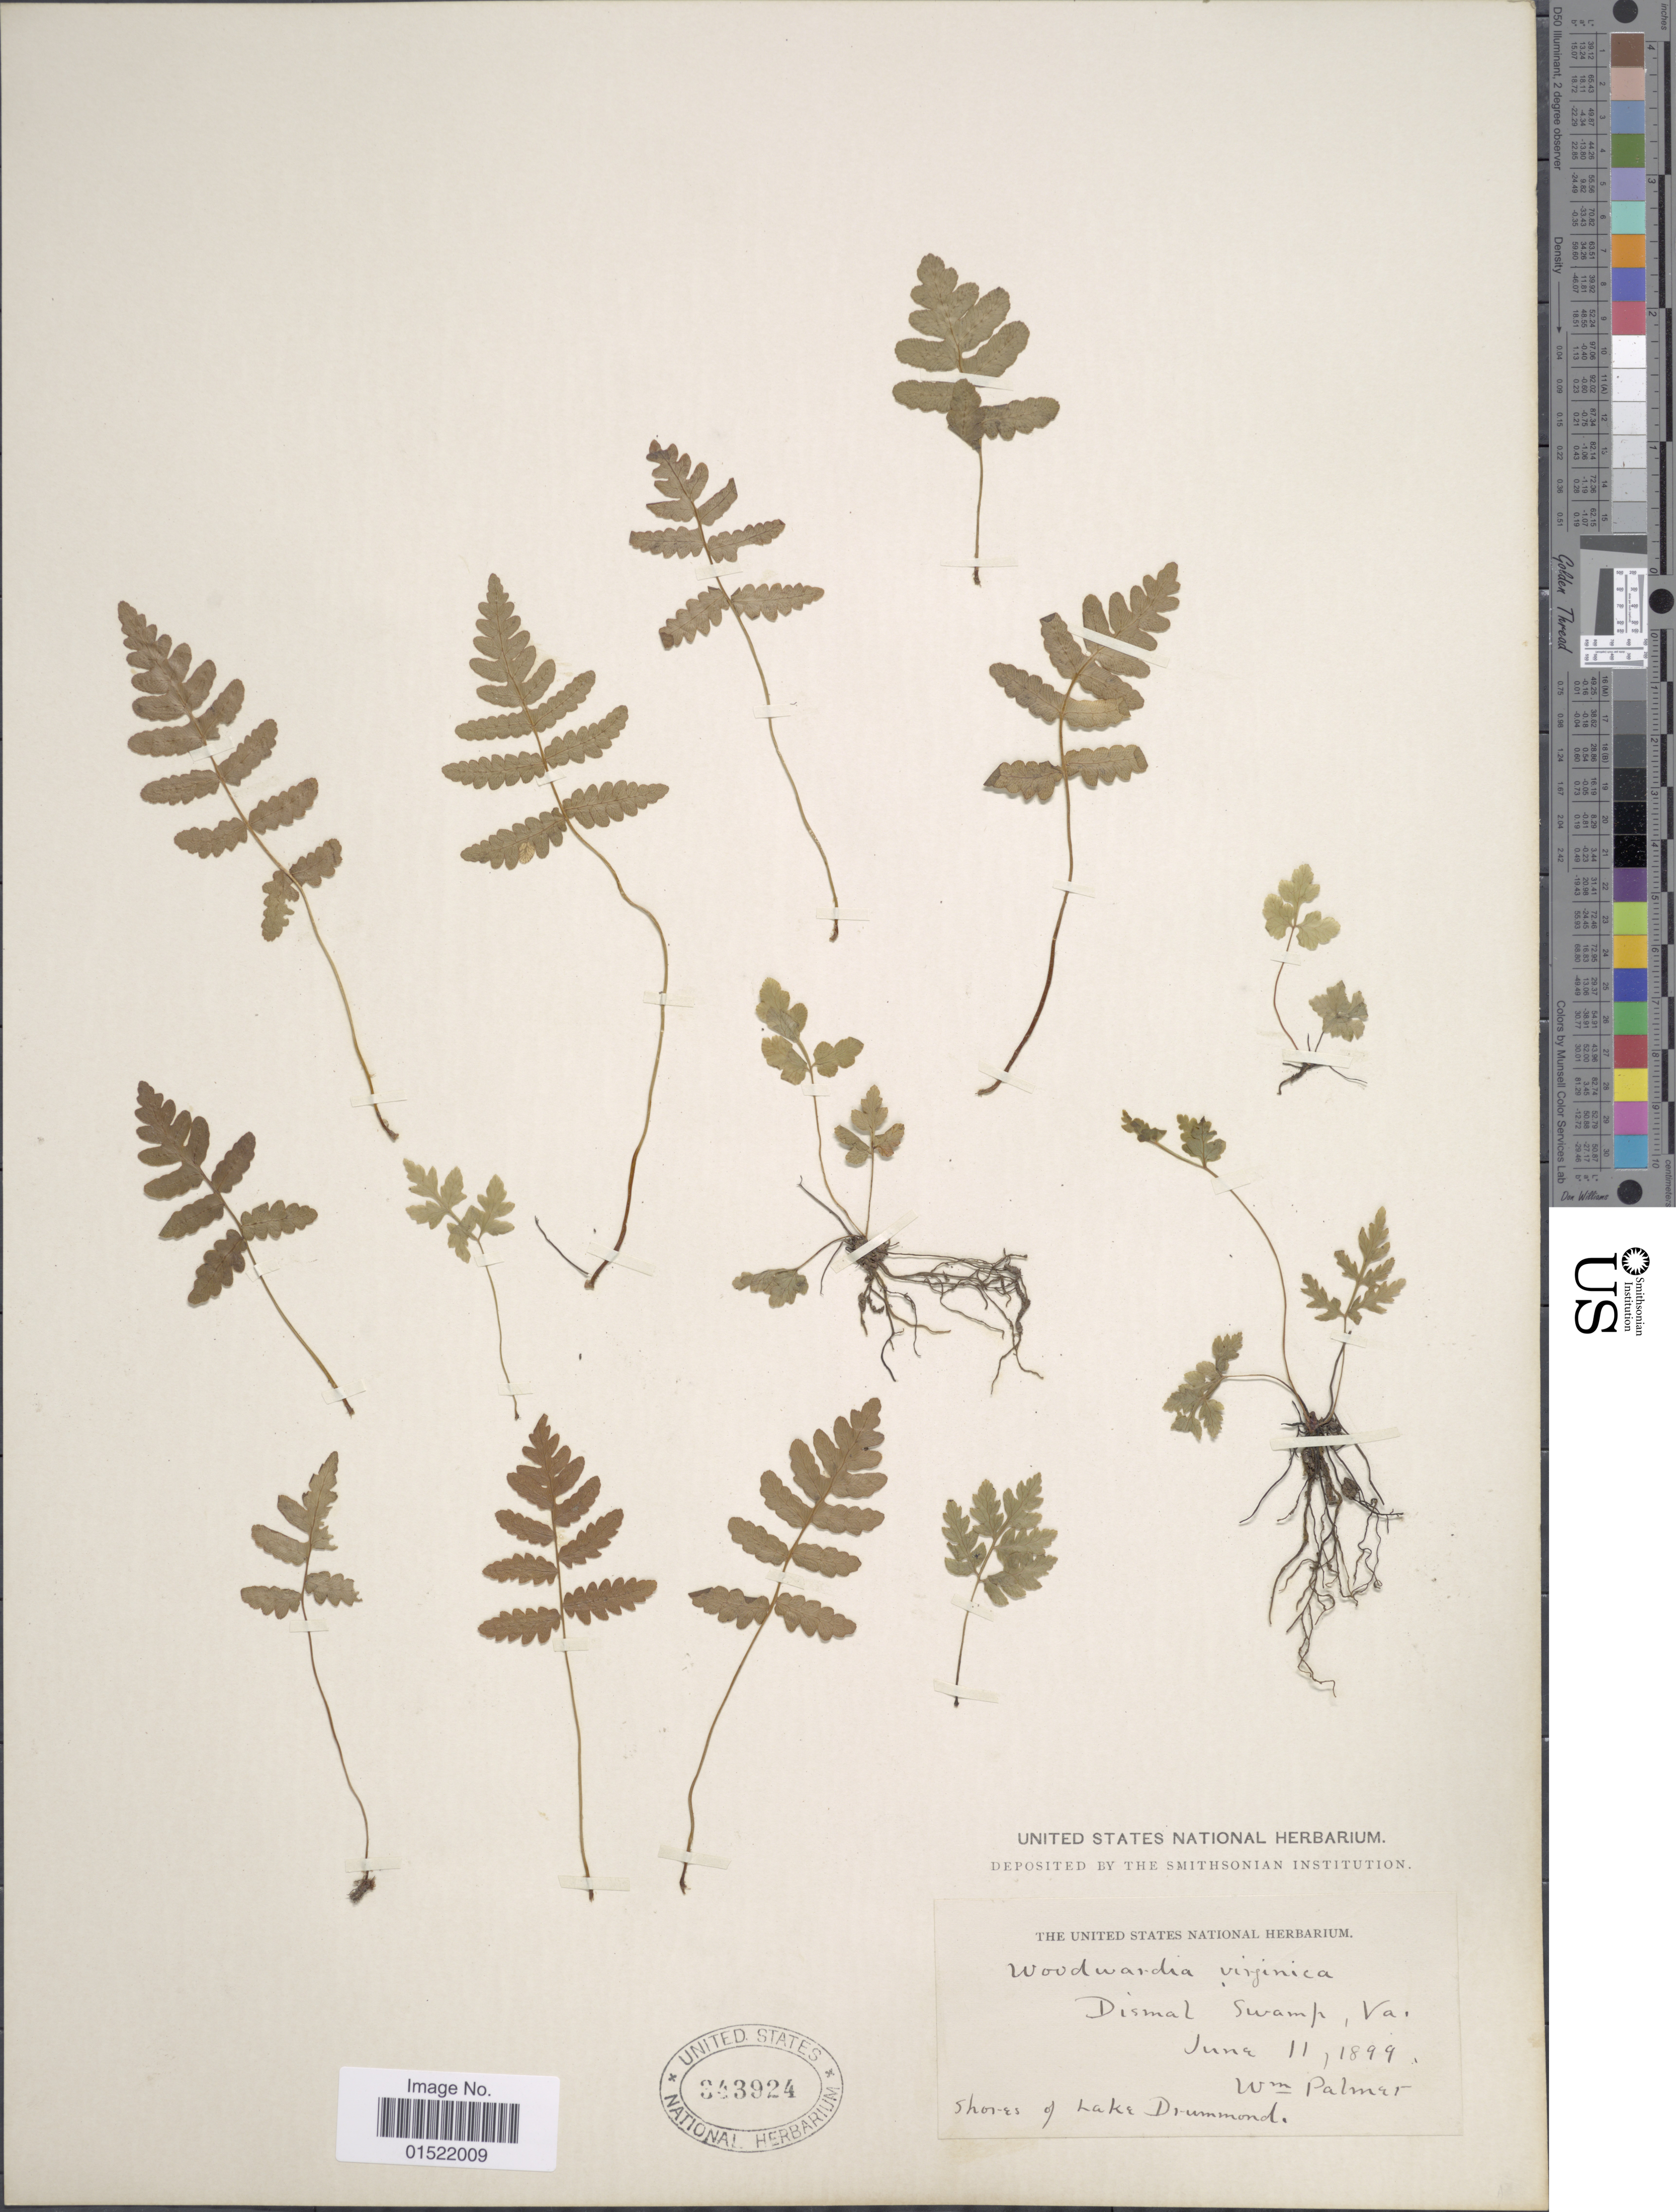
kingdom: Plantae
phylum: Tracheophyta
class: Polypodiopsida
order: Polypodiales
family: Blechnaceae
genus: Woodwardia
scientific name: Woodwardia virginica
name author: (L.) R.M. Sm.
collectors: W. Palmer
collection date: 1899-06-11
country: United States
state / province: Virginia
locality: Dismal Swamp, Va., shores of Lake Drummond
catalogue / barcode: US 343924